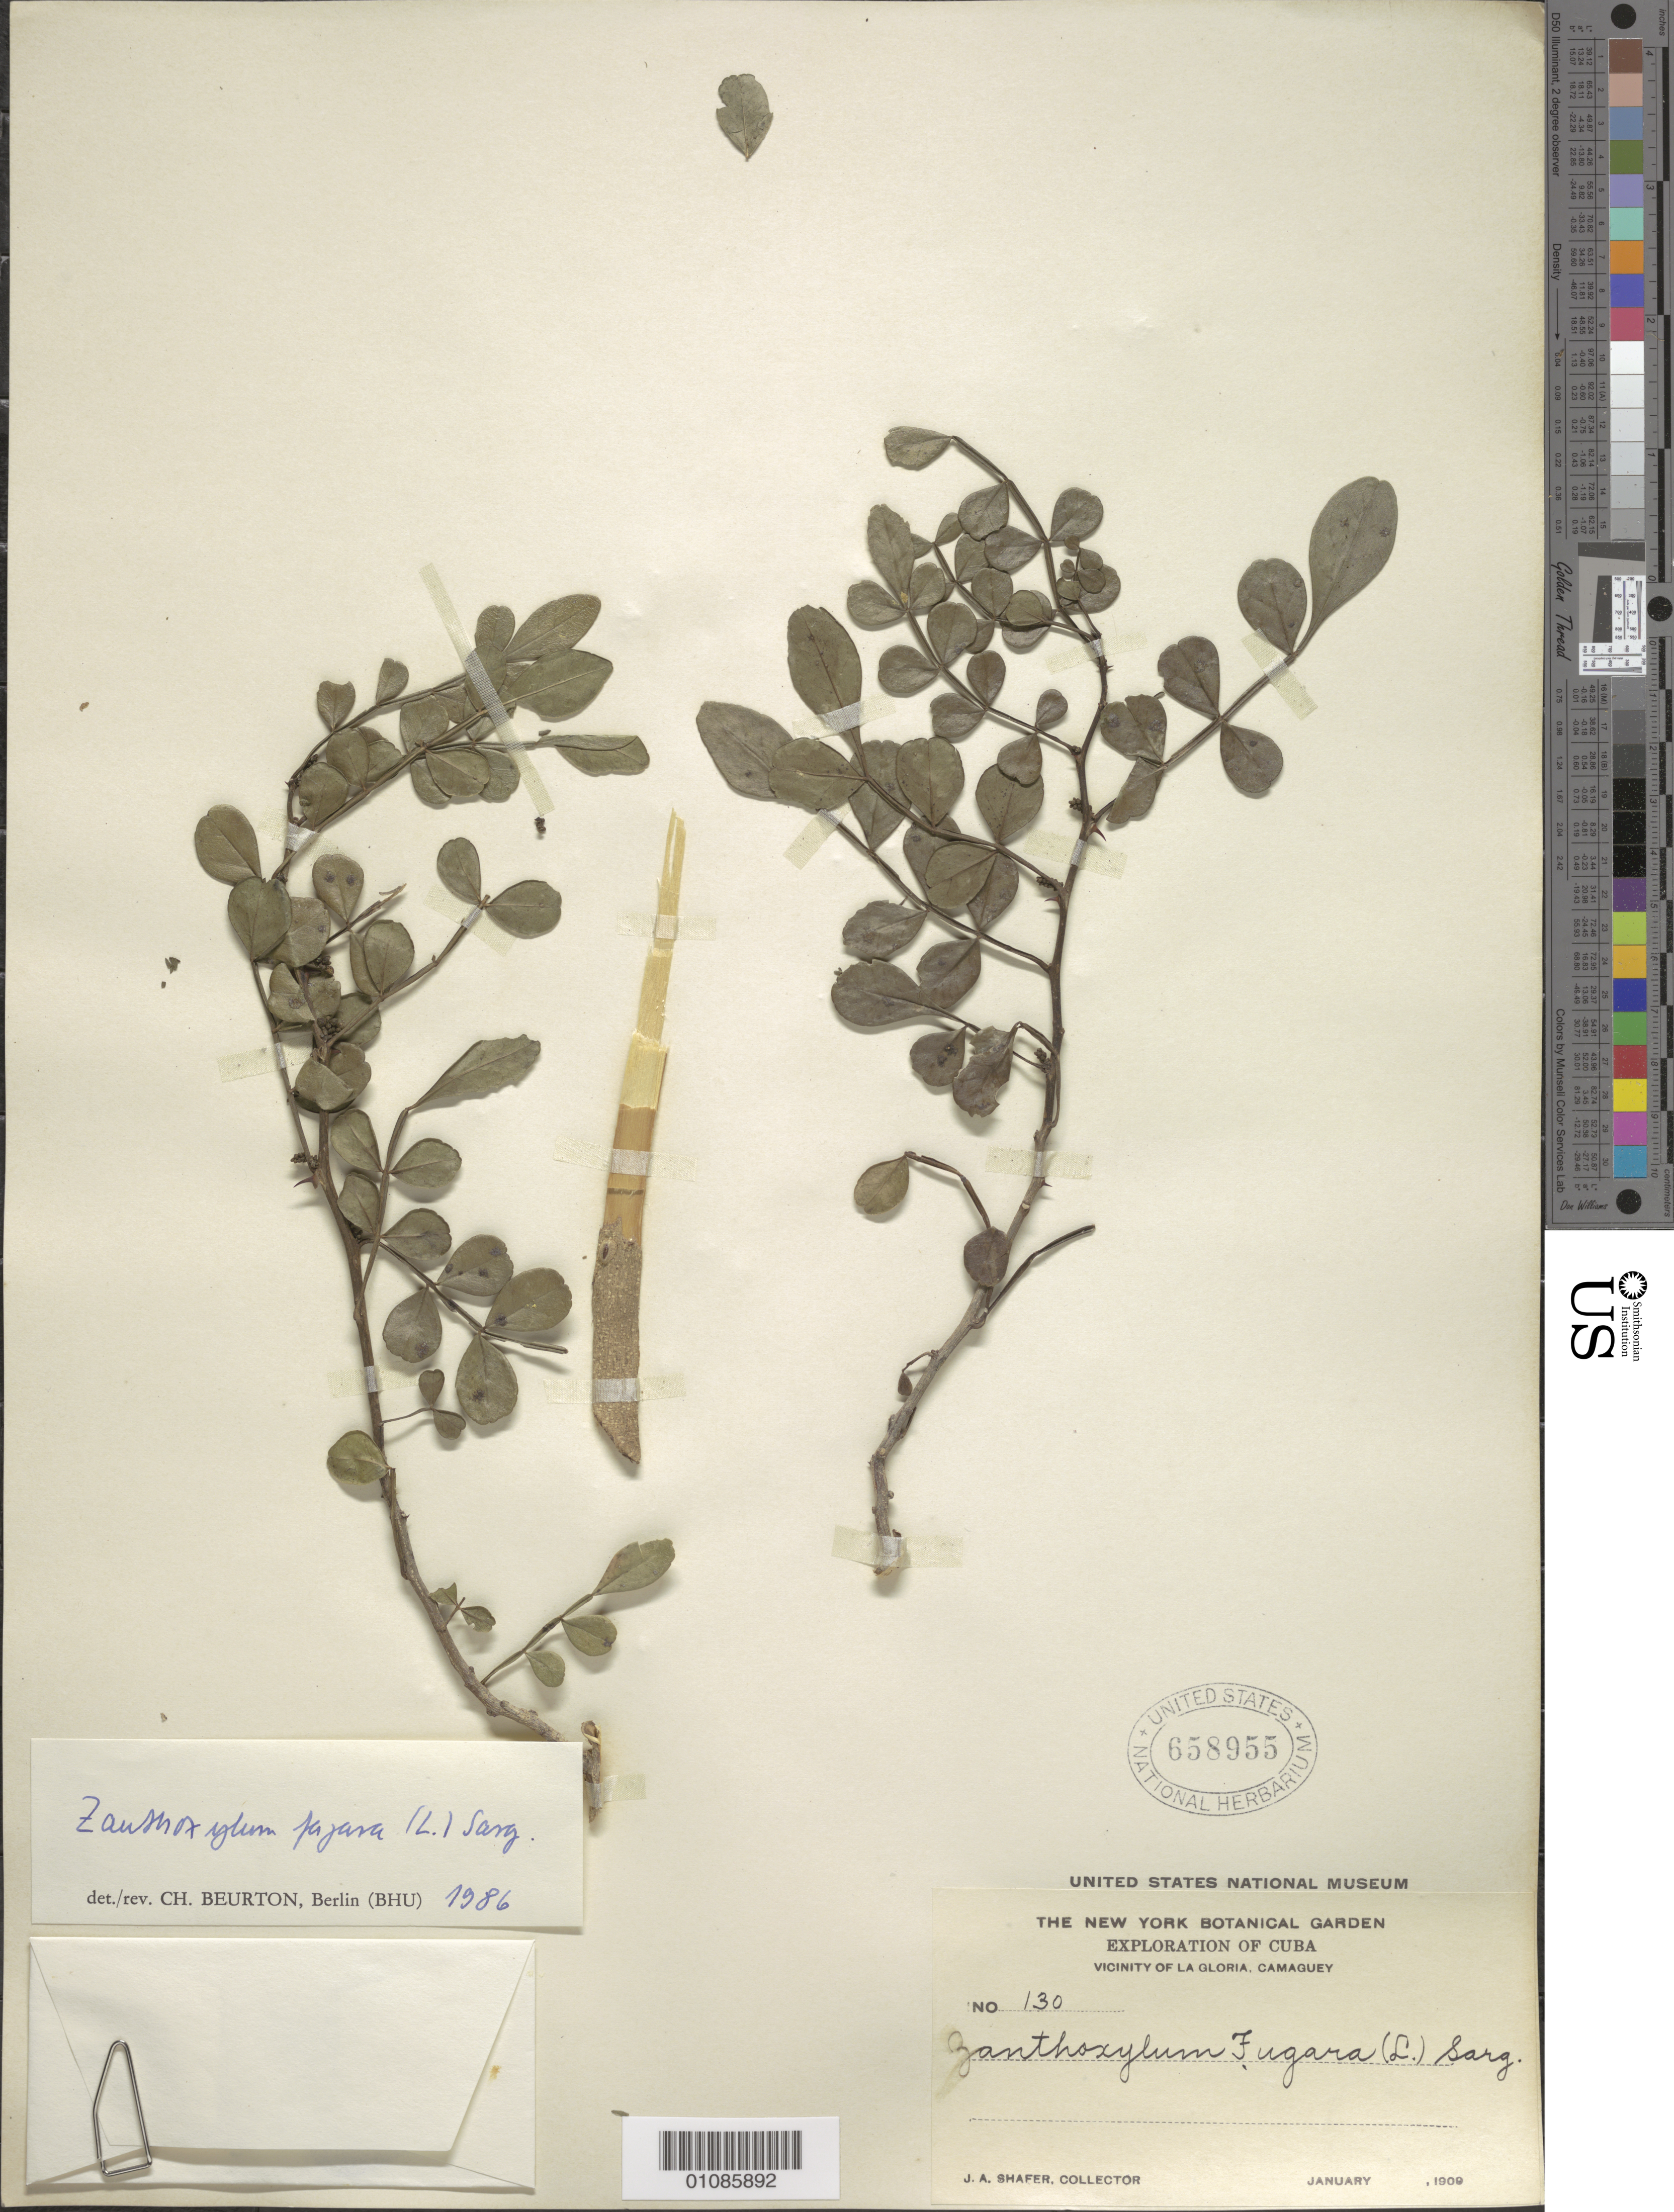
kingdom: Plantae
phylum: Tracheophyta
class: Magnoliopsida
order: Sapindales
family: Rutaceae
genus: Zanthoxylum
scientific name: Zanthoxylum fagara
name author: (L.) Sarg.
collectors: J. A. Shafer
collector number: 130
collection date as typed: Jan 1909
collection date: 1909-01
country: Cuba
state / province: Camagüey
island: Cuba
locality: Camagüey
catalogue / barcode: US 658955